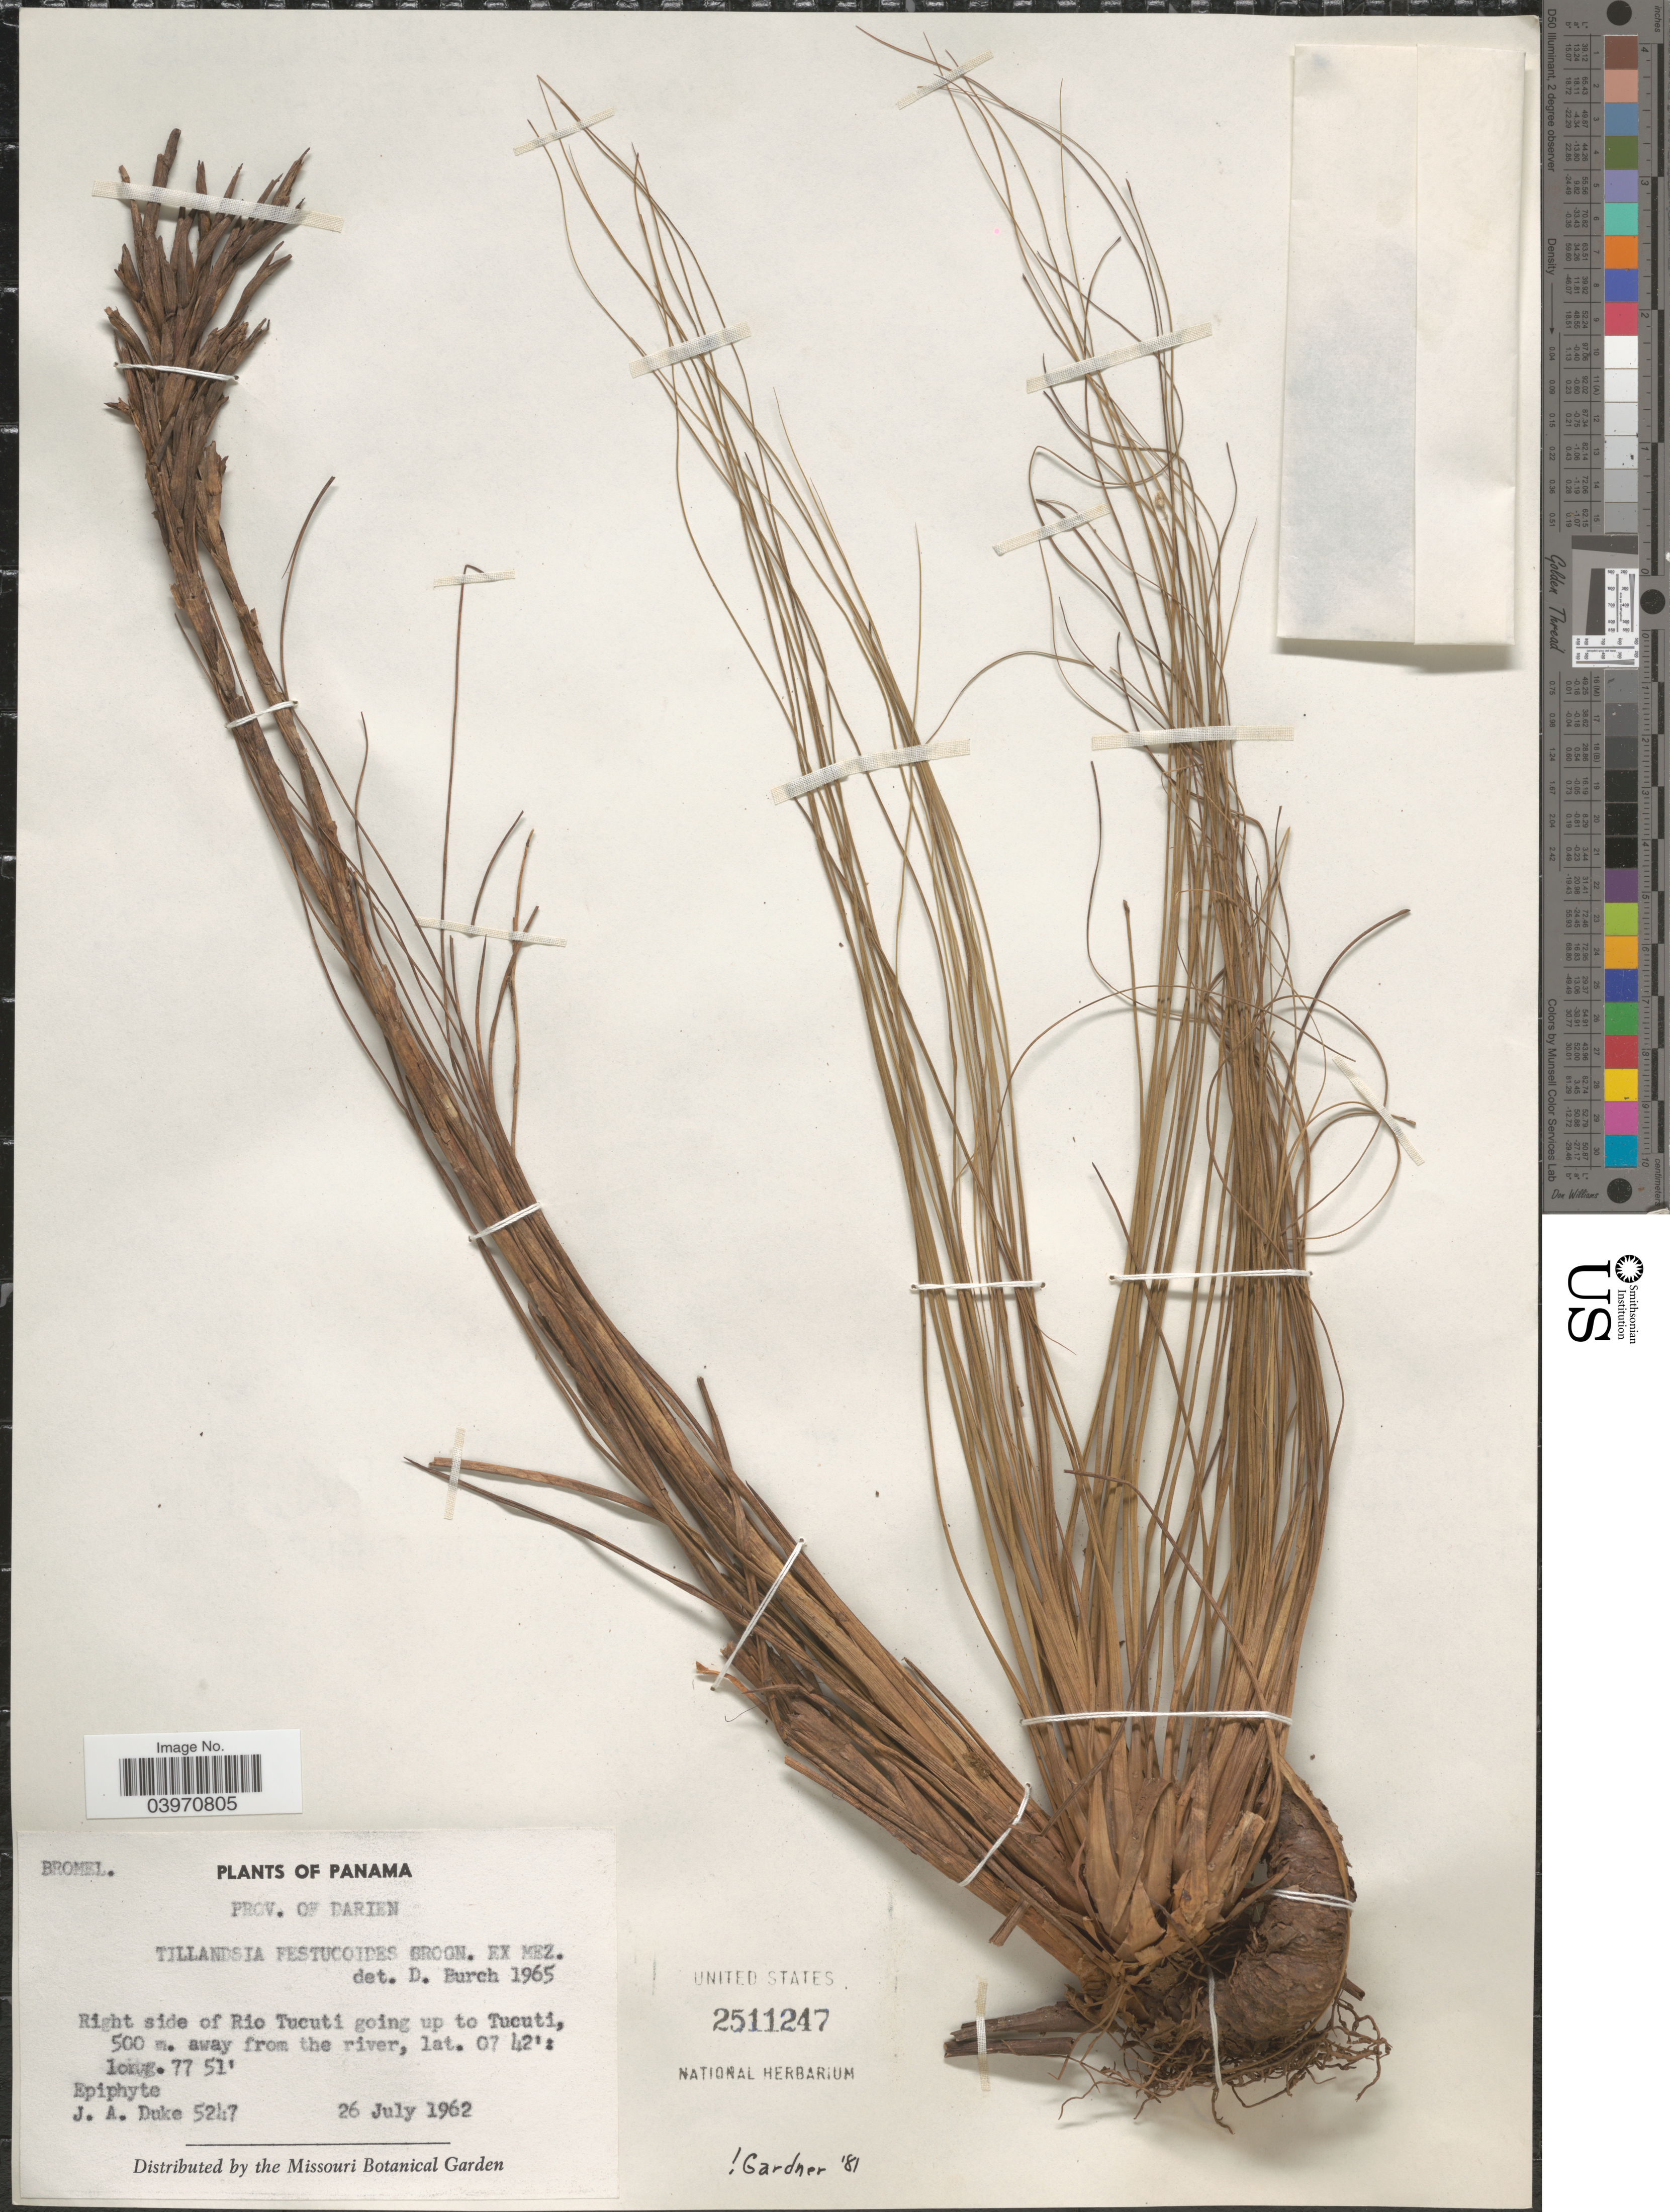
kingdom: Plantae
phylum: Tracheophyta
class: Liliopsida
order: Poales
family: Bromeliaceae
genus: Tillandsia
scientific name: Tillandsia festucoides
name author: Brongn. ex Mez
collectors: J. A. Duke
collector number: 5247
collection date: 1962-07-26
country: Panama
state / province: Darien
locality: Right side of Rio Tucuti going up to Tucuti, away from the river.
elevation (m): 500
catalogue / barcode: US 2511247